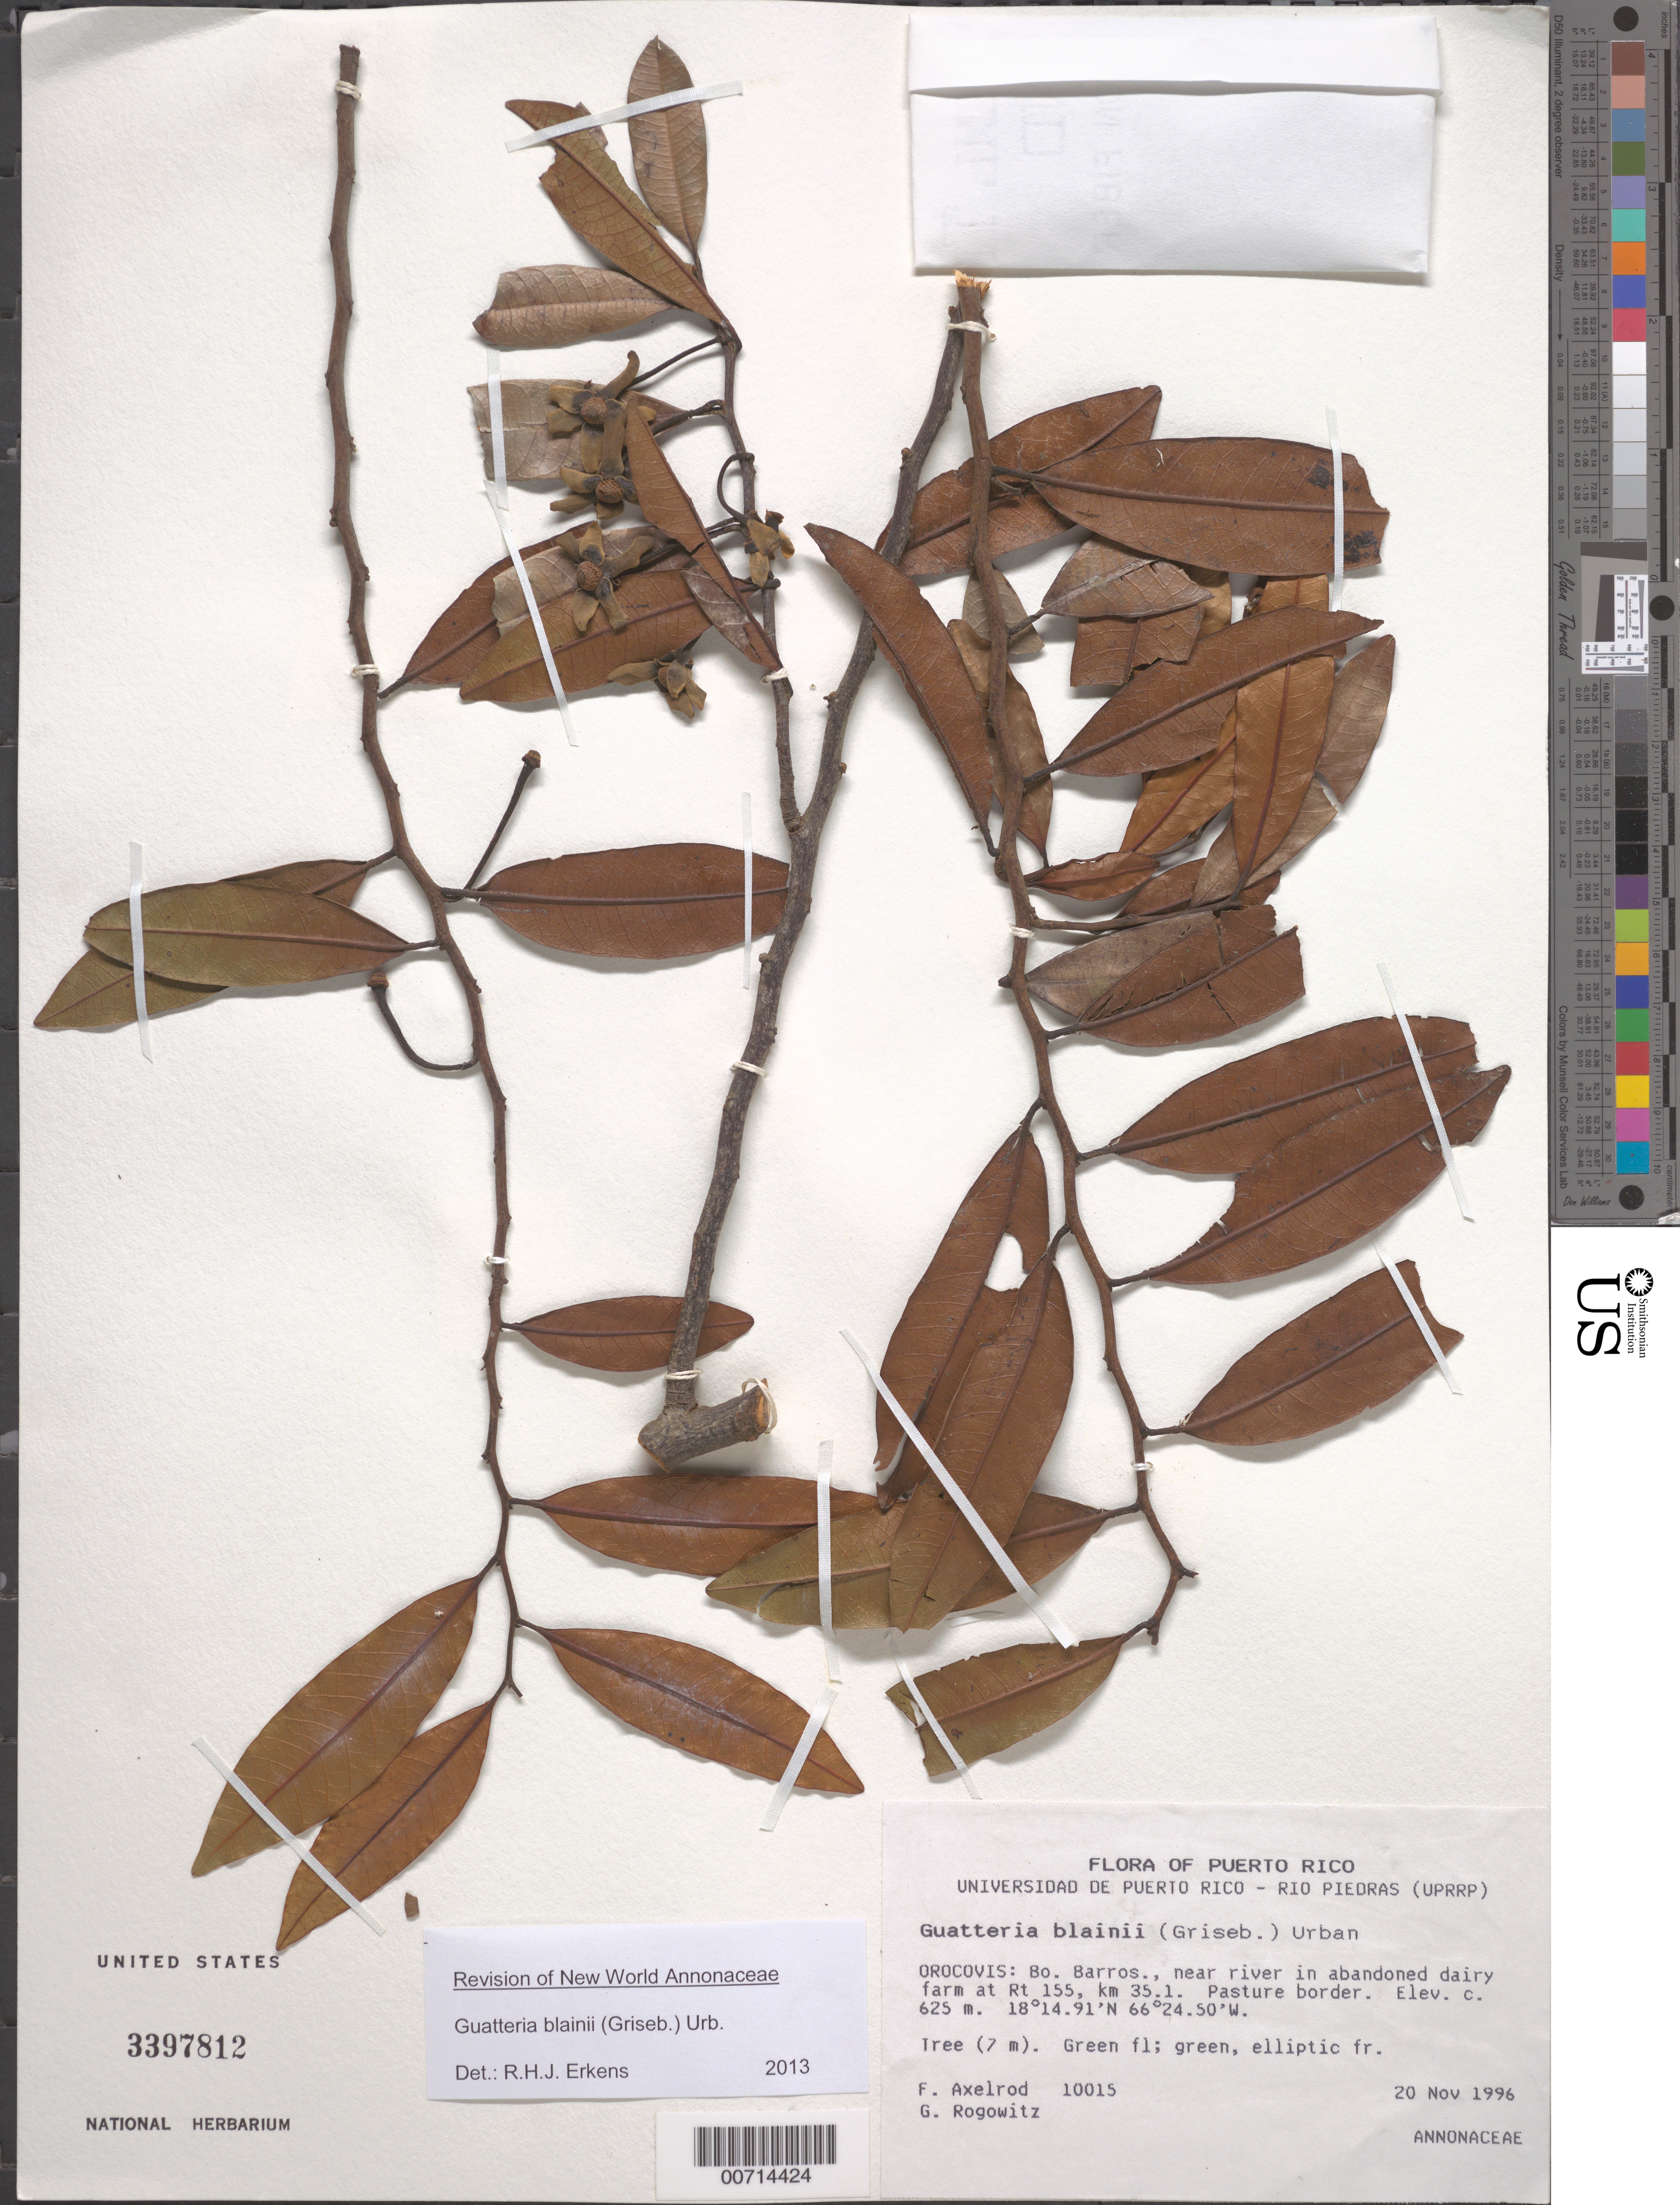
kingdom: Plantae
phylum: Tracheophyta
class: Magnoliopsida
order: Magnoliales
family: Annonaceae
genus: Guatteria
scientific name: Guatteria blainii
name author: (Griseb.) Urb.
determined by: Erkens, R. H. J.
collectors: F. S. Axelrod & G. Rogowitz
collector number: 10015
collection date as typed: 20 Nov 1996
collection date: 1996-11-20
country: Puerto Rico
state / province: Orocovis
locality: Orocovis: Bo. Barros., near river in abandoned dairy farm at rte 155, km 35.1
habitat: Pasture border, in abandoned dairy farm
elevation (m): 625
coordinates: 18.25861111, -66.41388889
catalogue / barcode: US 3397812